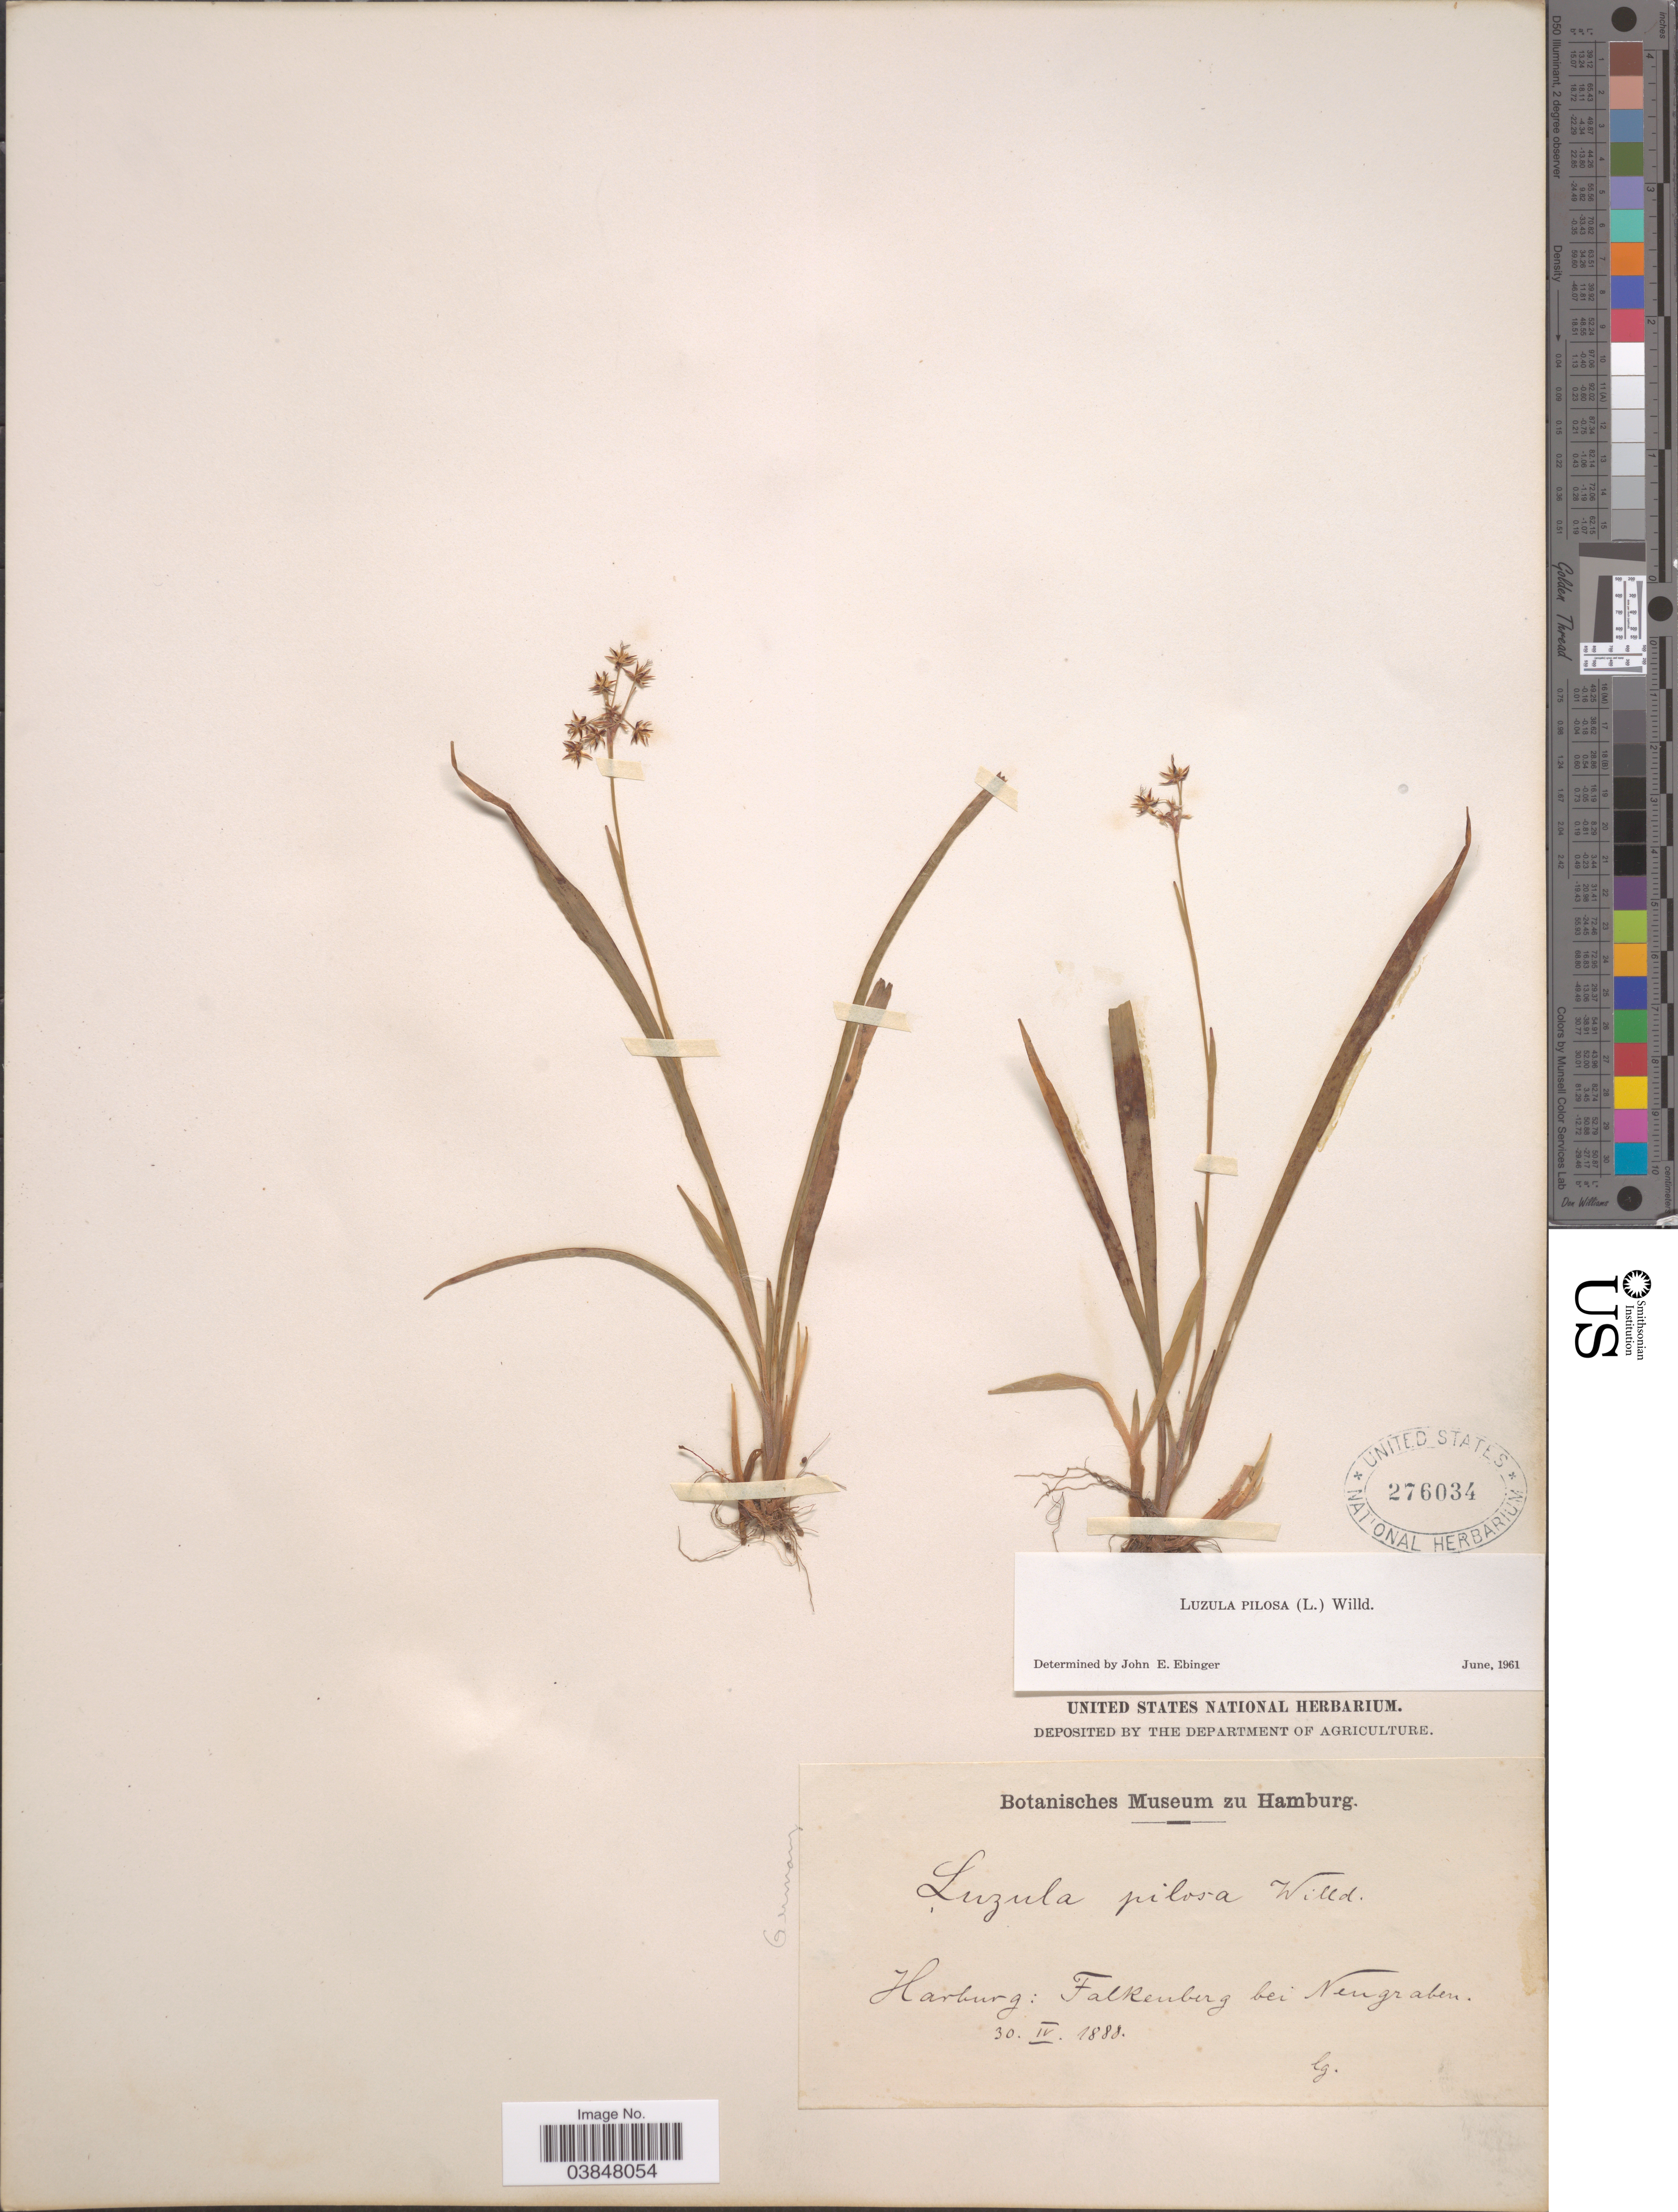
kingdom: Plantae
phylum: Tracheophyta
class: Liliopsida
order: Poales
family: Juncaceae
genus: Luzula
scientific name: Luzula pilosa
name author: (L.) Willd.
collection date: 1880-04-30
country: Germany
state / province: Hamburg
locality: Hamburg: Falkenberg bei Neugraben.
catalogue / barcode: US 276034